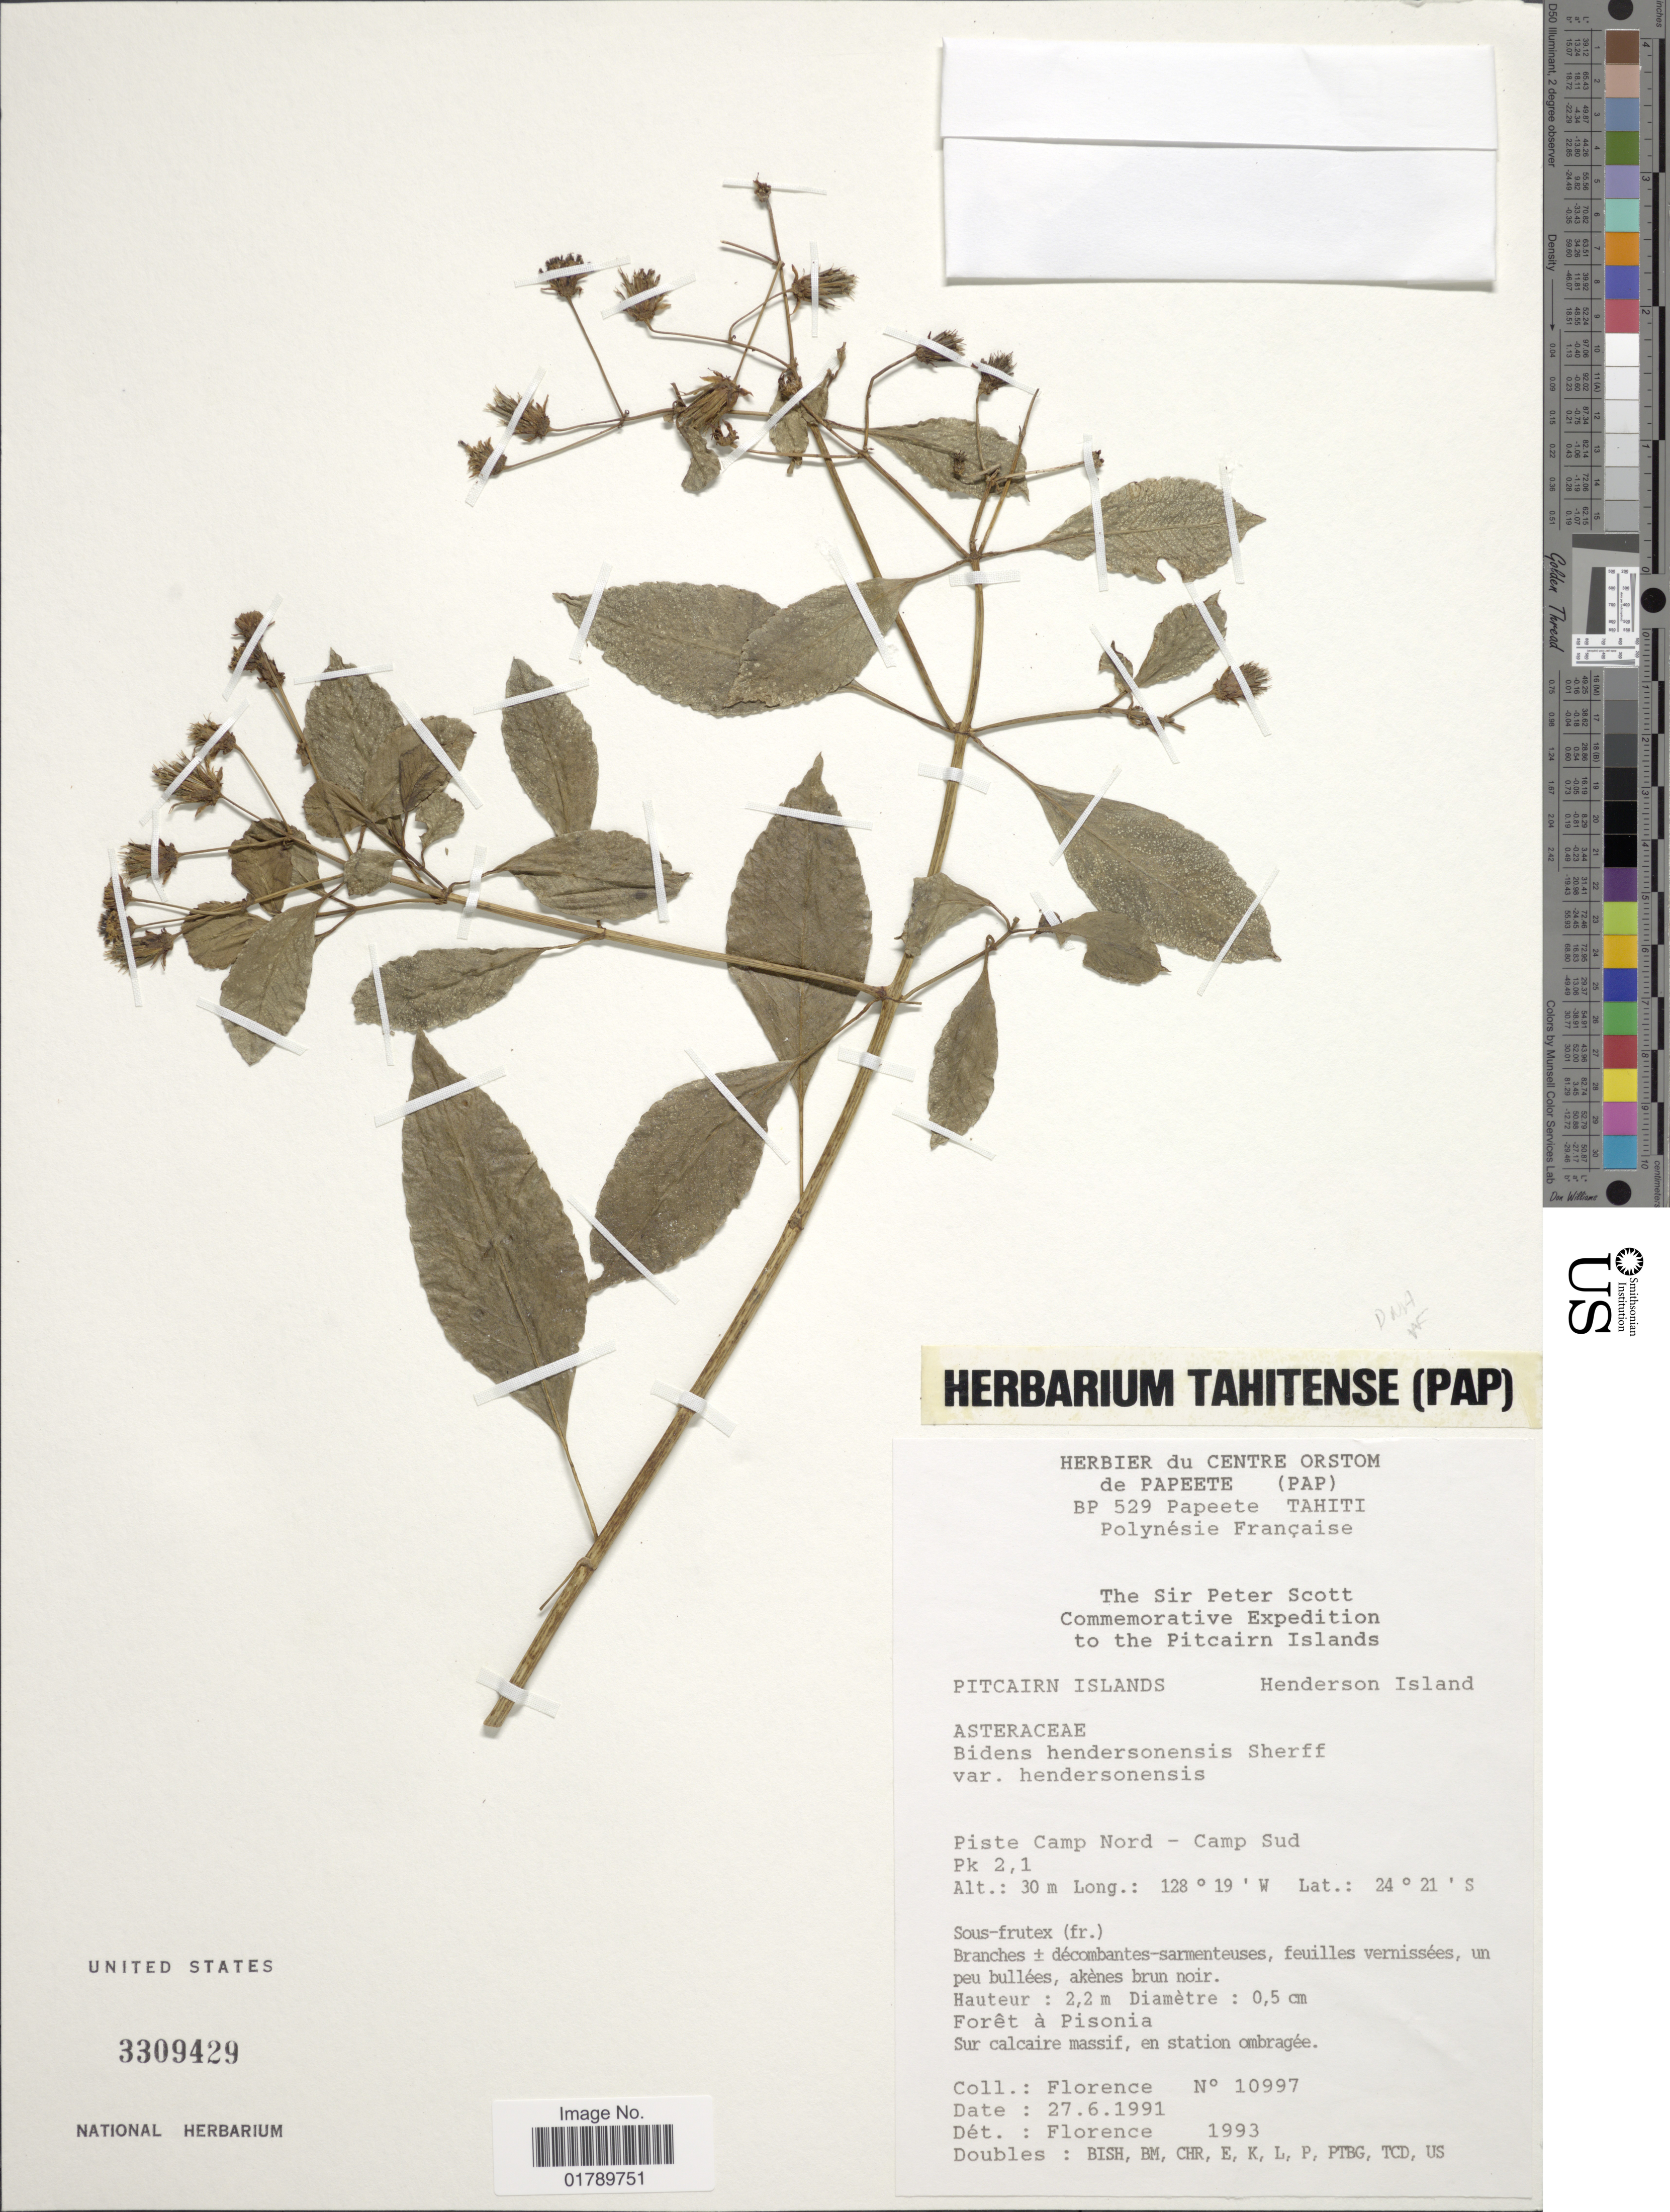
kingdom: Plantae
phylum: Tracheophyta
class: Magnoliopsida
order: Asterales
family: Asteraceae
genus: Bidens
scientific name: Bidens hendersonensis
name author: Sherff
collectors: -. Florence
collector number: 10997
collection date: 1991-06-27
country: Pitcairn Islands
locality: Henderson Island. Piste Camp Nord-Camp Sud. Pk 2,1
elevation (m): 30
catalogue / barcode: US 3309429